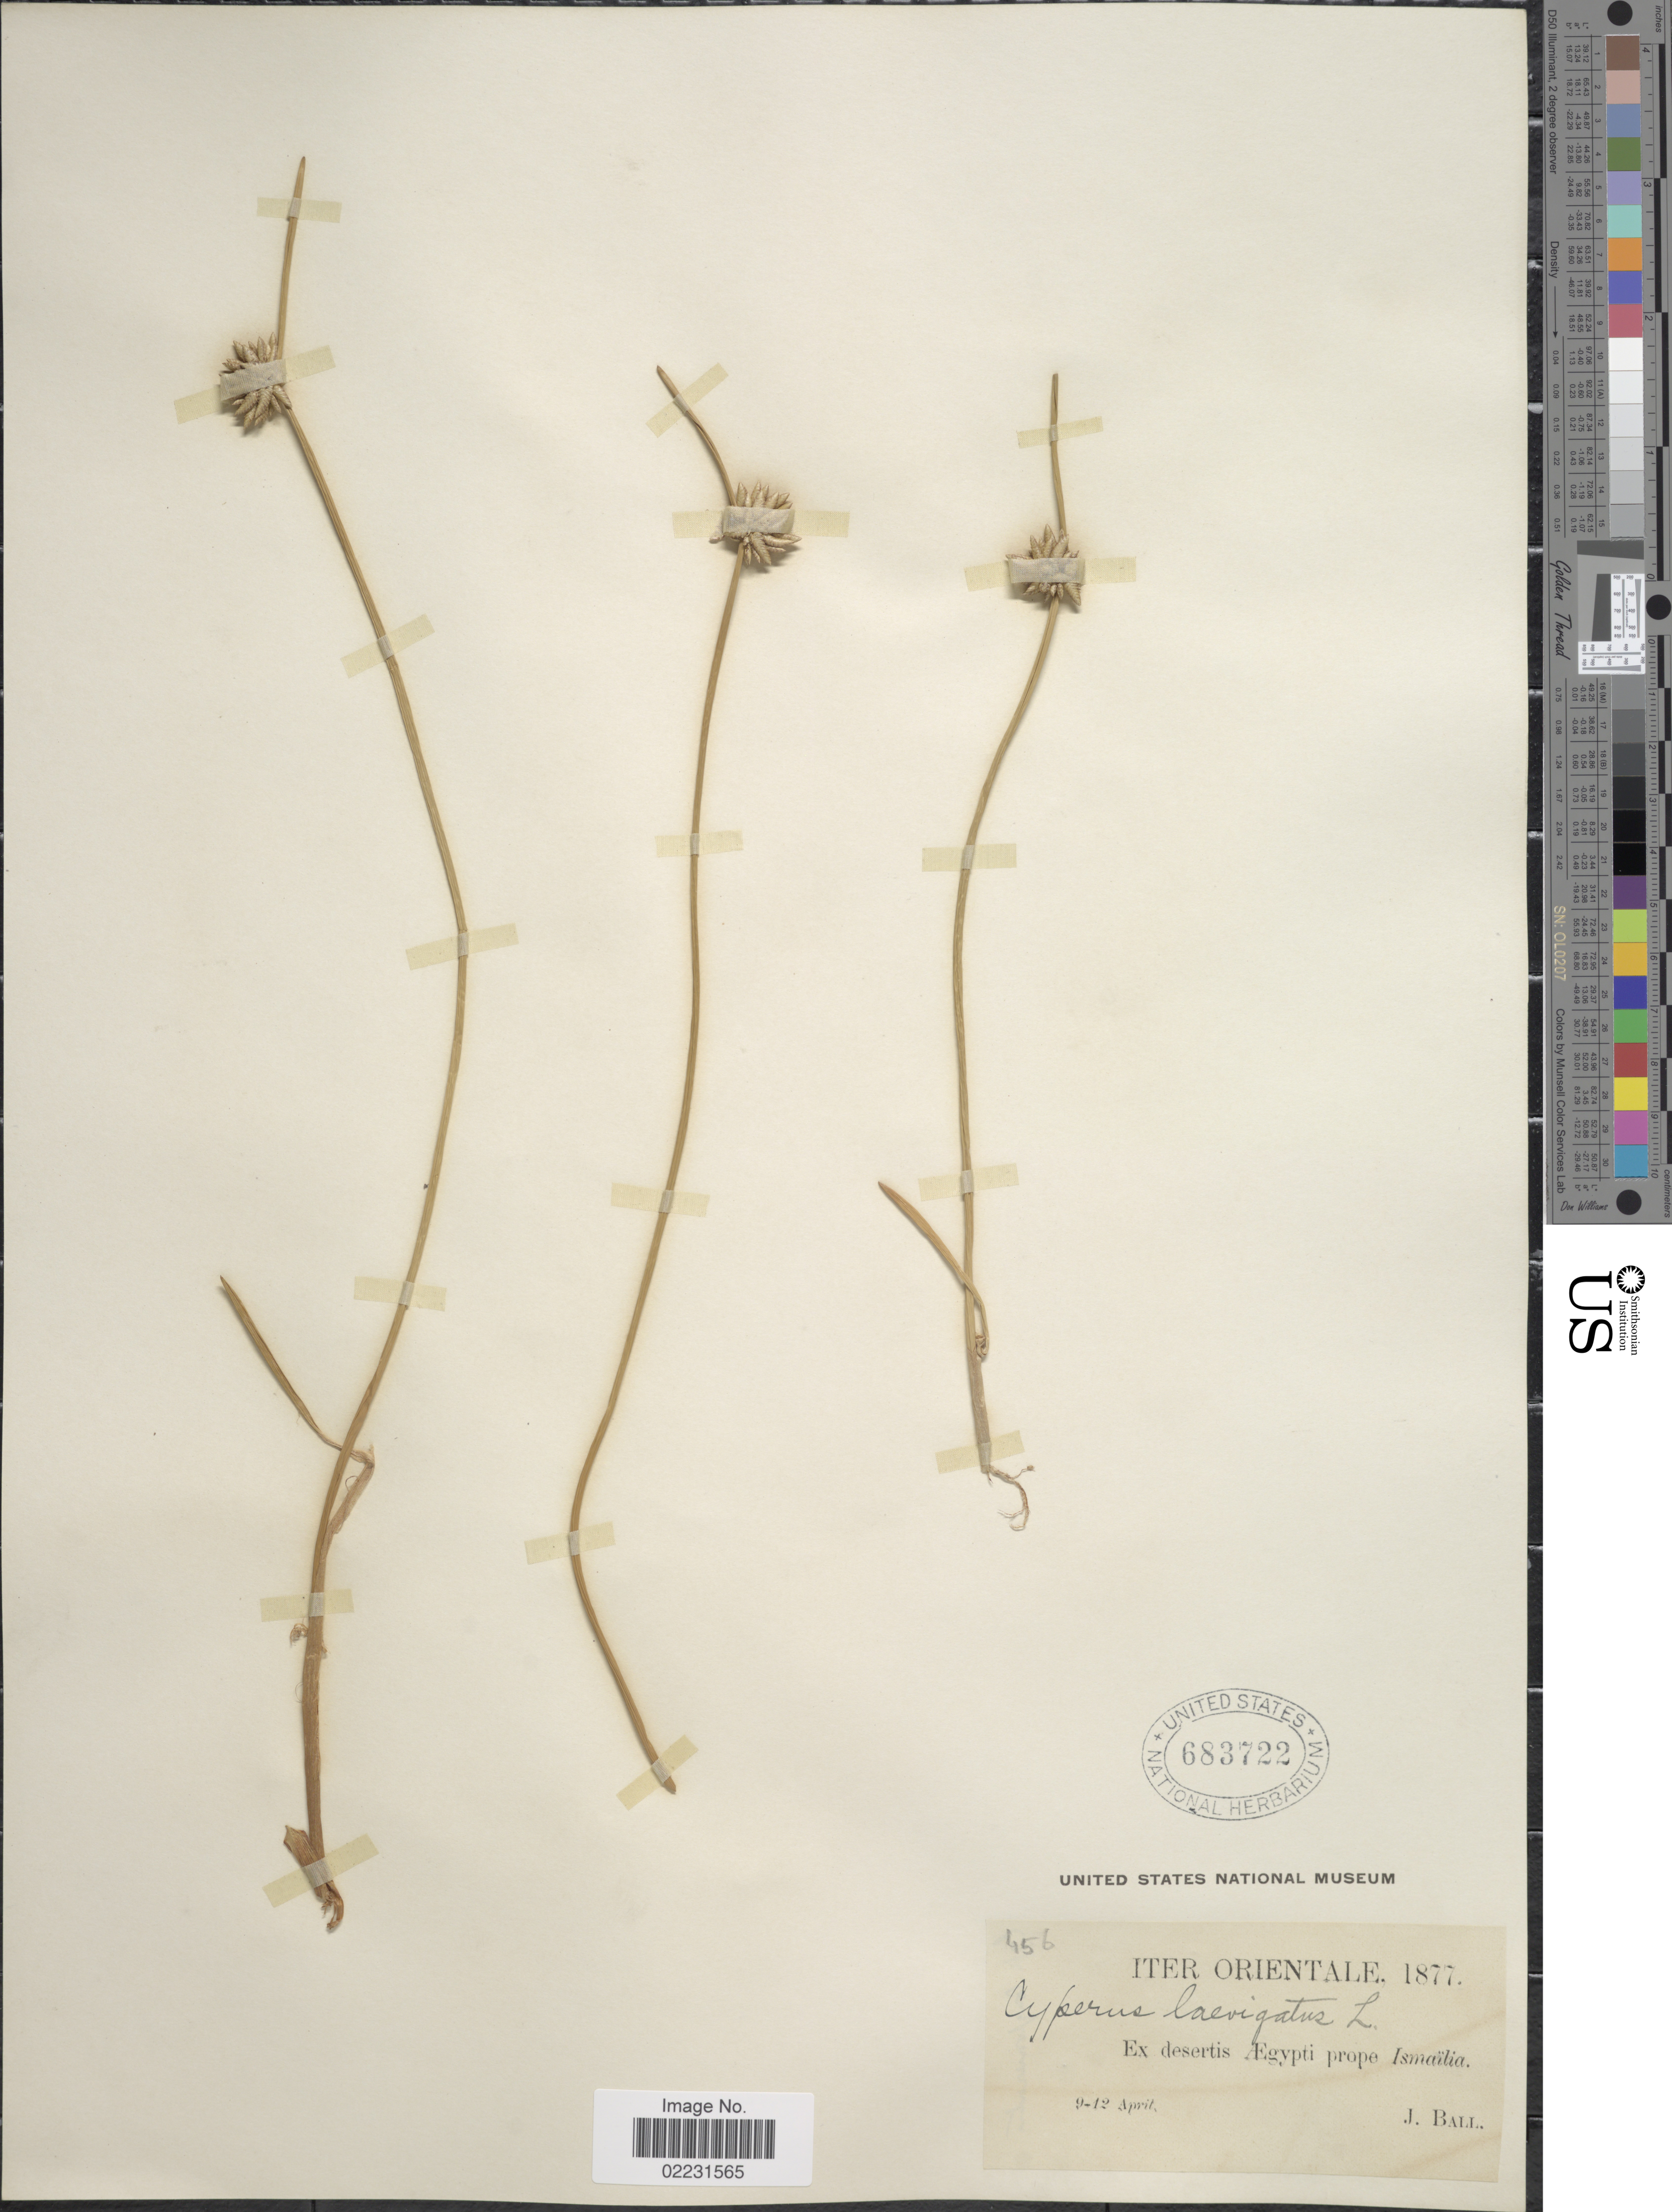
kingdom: Plantae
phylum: Tracheophyta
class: Liliopsida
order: Poales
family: Cyperaceae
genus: Cyperus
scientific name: Cyperus laevigatus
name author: L.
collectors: J. Ball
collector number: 456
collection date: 1877-04-09/1877-04-12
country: Egypt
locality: Orientale, Desertis Aegypti prope Ismailia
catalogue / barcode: US 683722